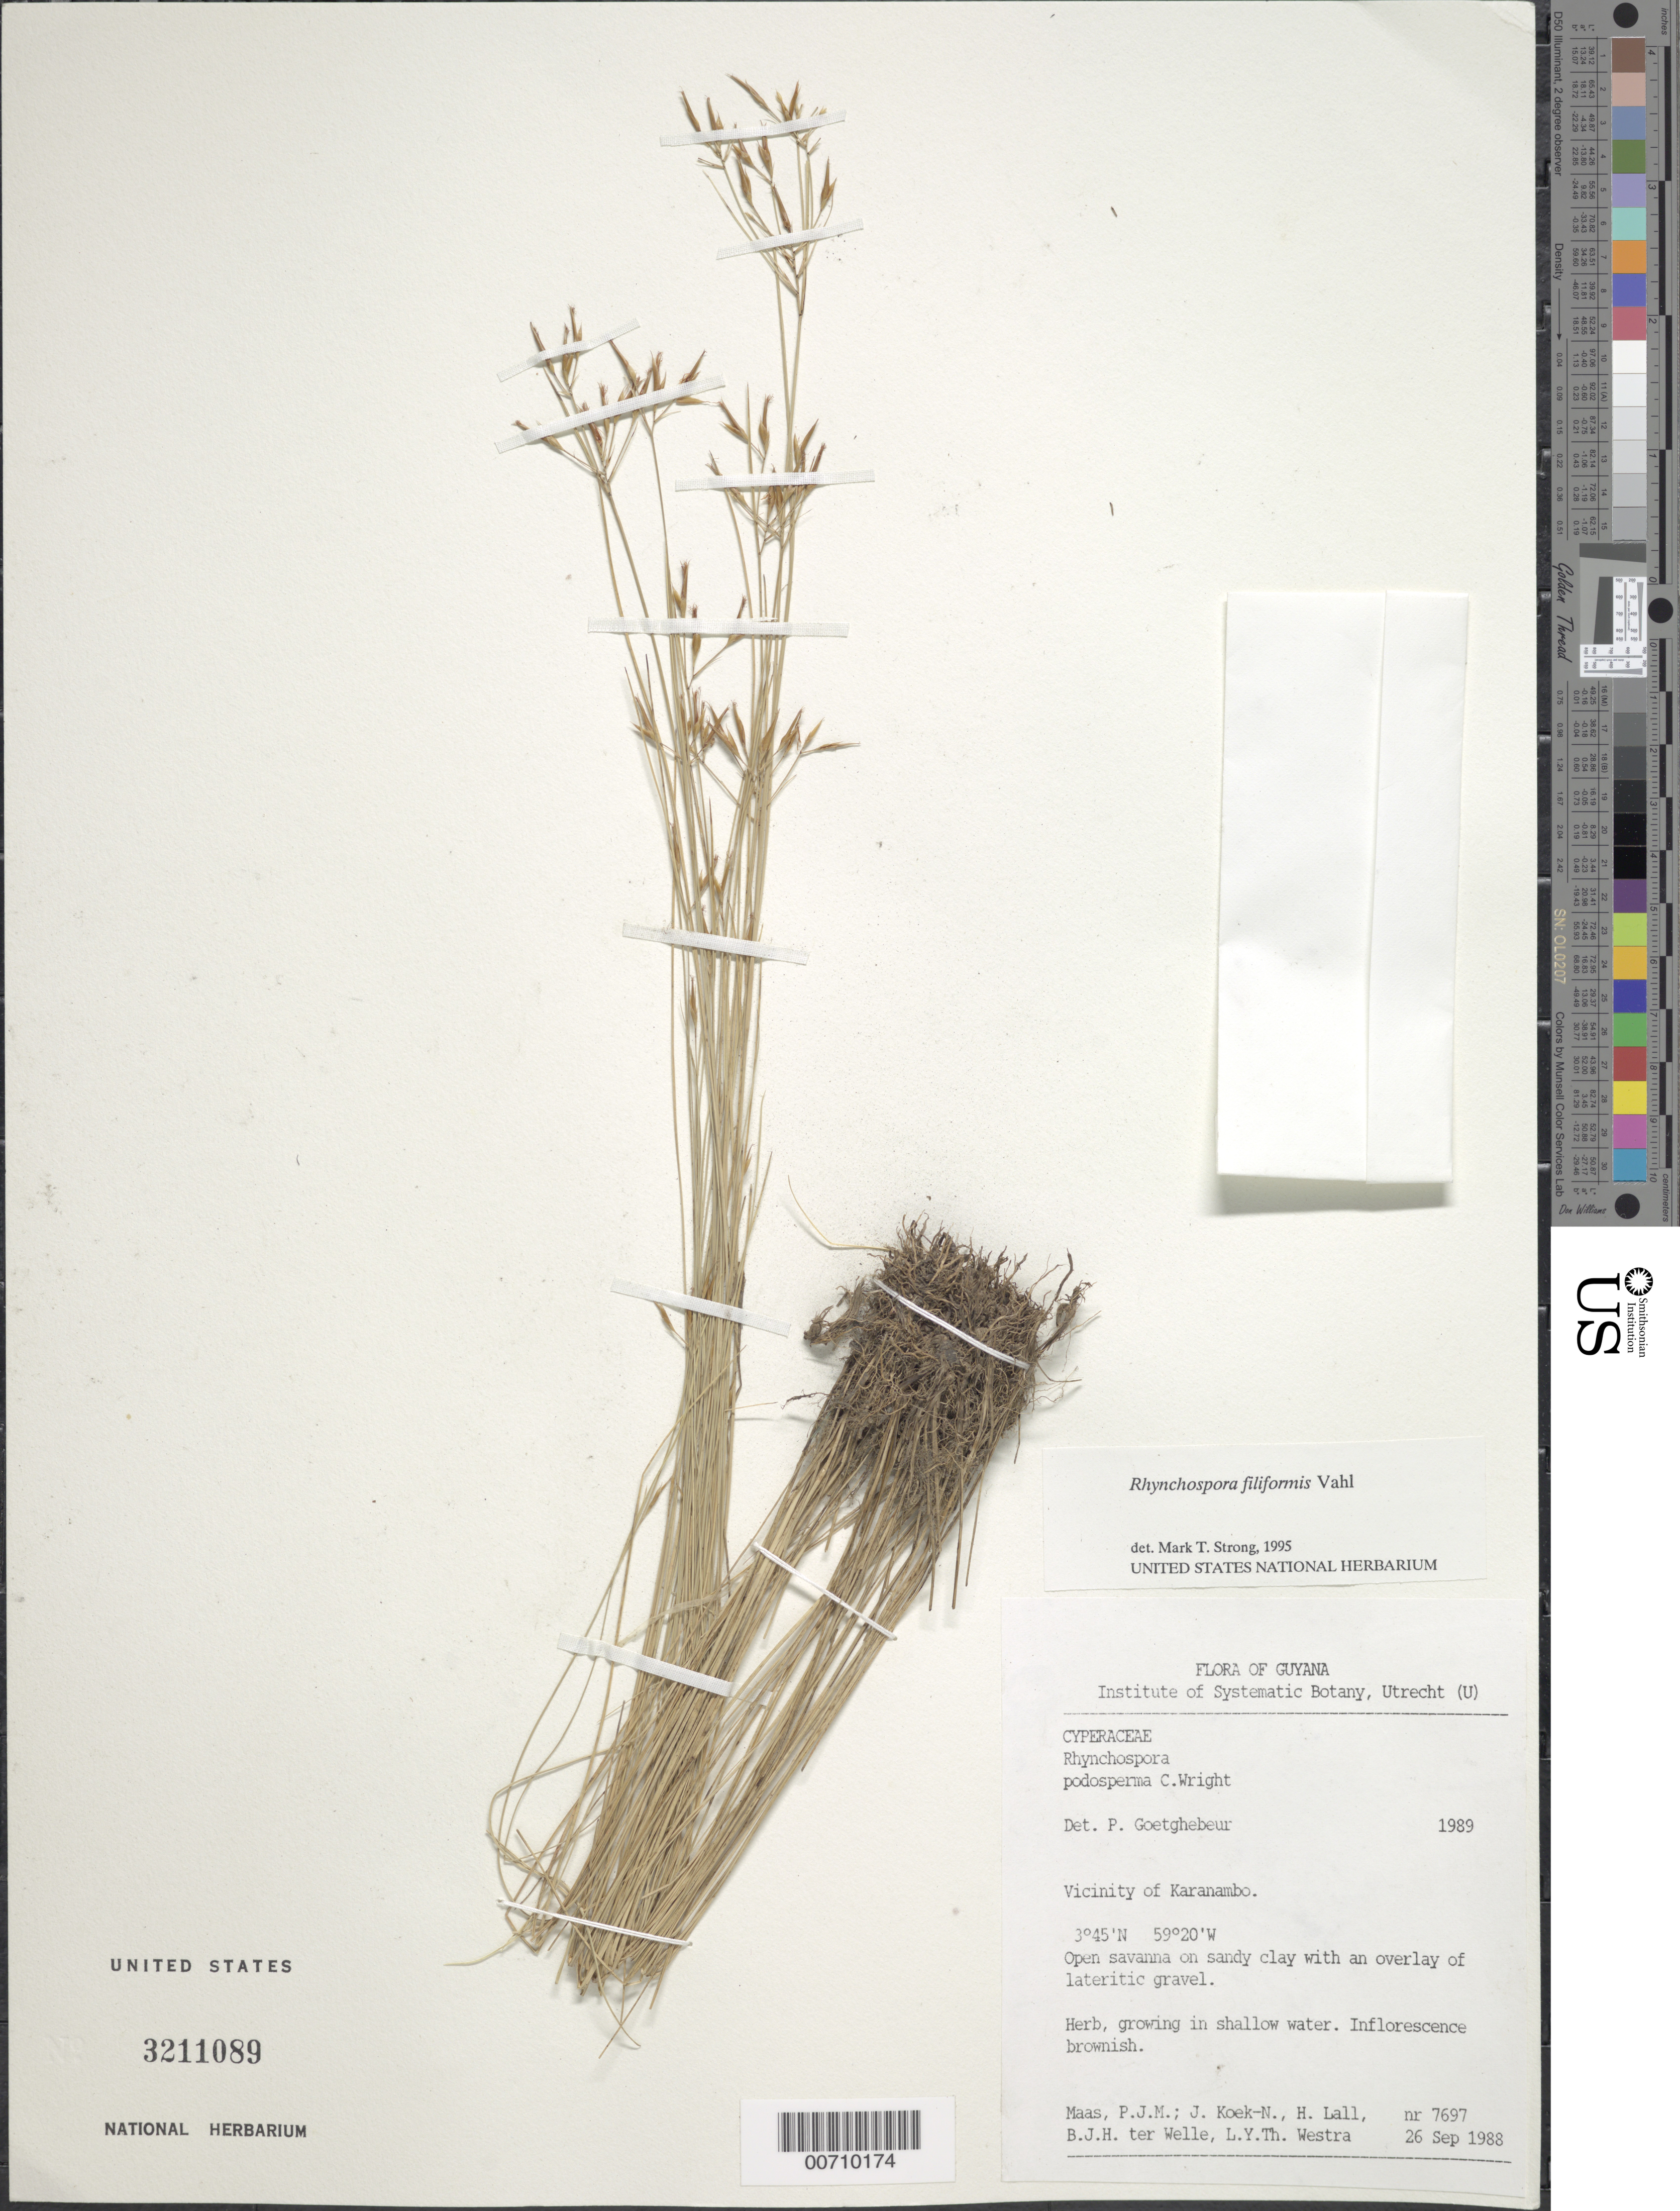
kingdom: Plantae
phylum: Tracheophyta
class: Liliopsida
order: Poales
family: Cyperaceae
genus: Rhynchospora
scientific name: Rhynchospora filiformis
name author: Vahl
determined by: Strong, M. T., (US), Smithsonian Institution - National Museum of Natural History (UNITED STATES)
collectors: P. Maas, J. Koek-Noorman, H. Lall, B. Welle & L. Y. T. Westra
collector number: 7697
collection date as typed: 26-Sep-88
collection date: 1988-09-26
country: Guyana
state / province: U. Takutu-U. Essequibo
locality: Karanambo, vic.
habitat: Open savanna on sandy clay with an overlay of lateritic gravel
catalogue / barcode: US 3211089